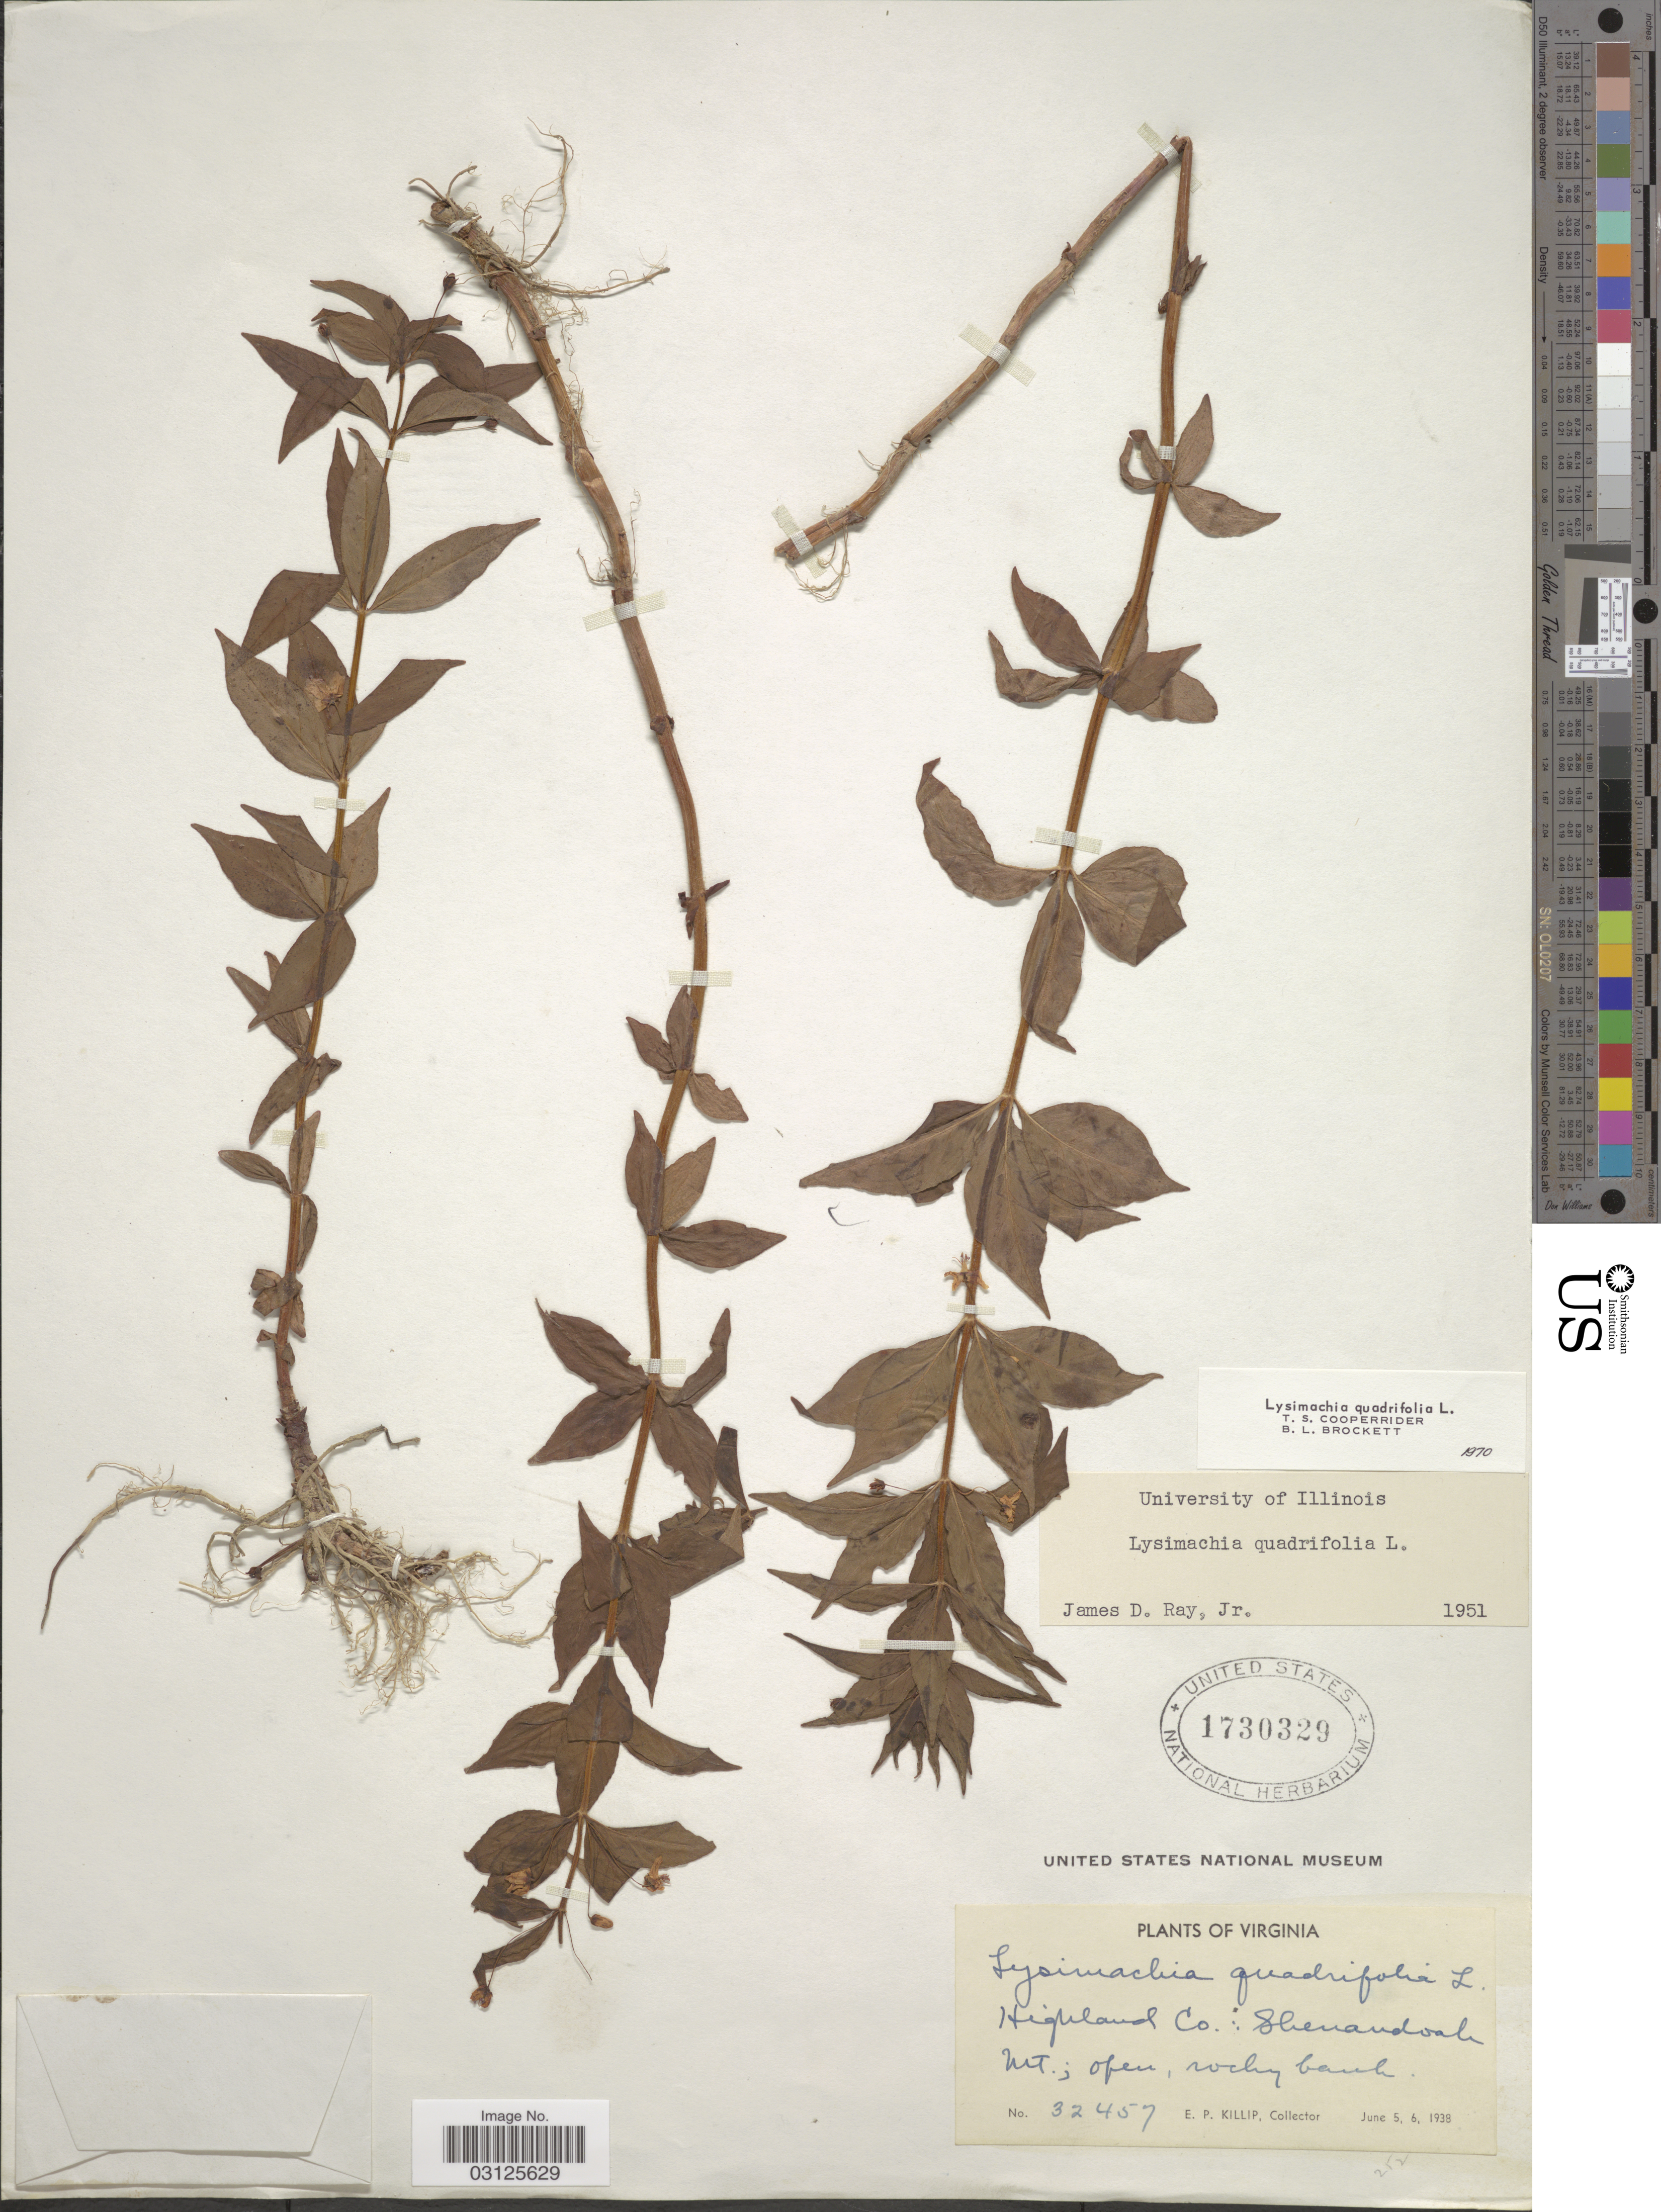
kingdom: Plantae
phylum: Tracheophyta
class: Magnoliopsida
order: Ericales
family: Primulaceae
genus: Lysimachia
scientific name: Lysimachia quadrifolia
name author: L.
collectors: E. P. Killip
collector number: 32457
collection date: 1938-06-05/1938-06-06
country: United States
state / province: Virginia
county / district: Highland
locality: Shenandoah Mt.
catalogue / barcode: US 1730329